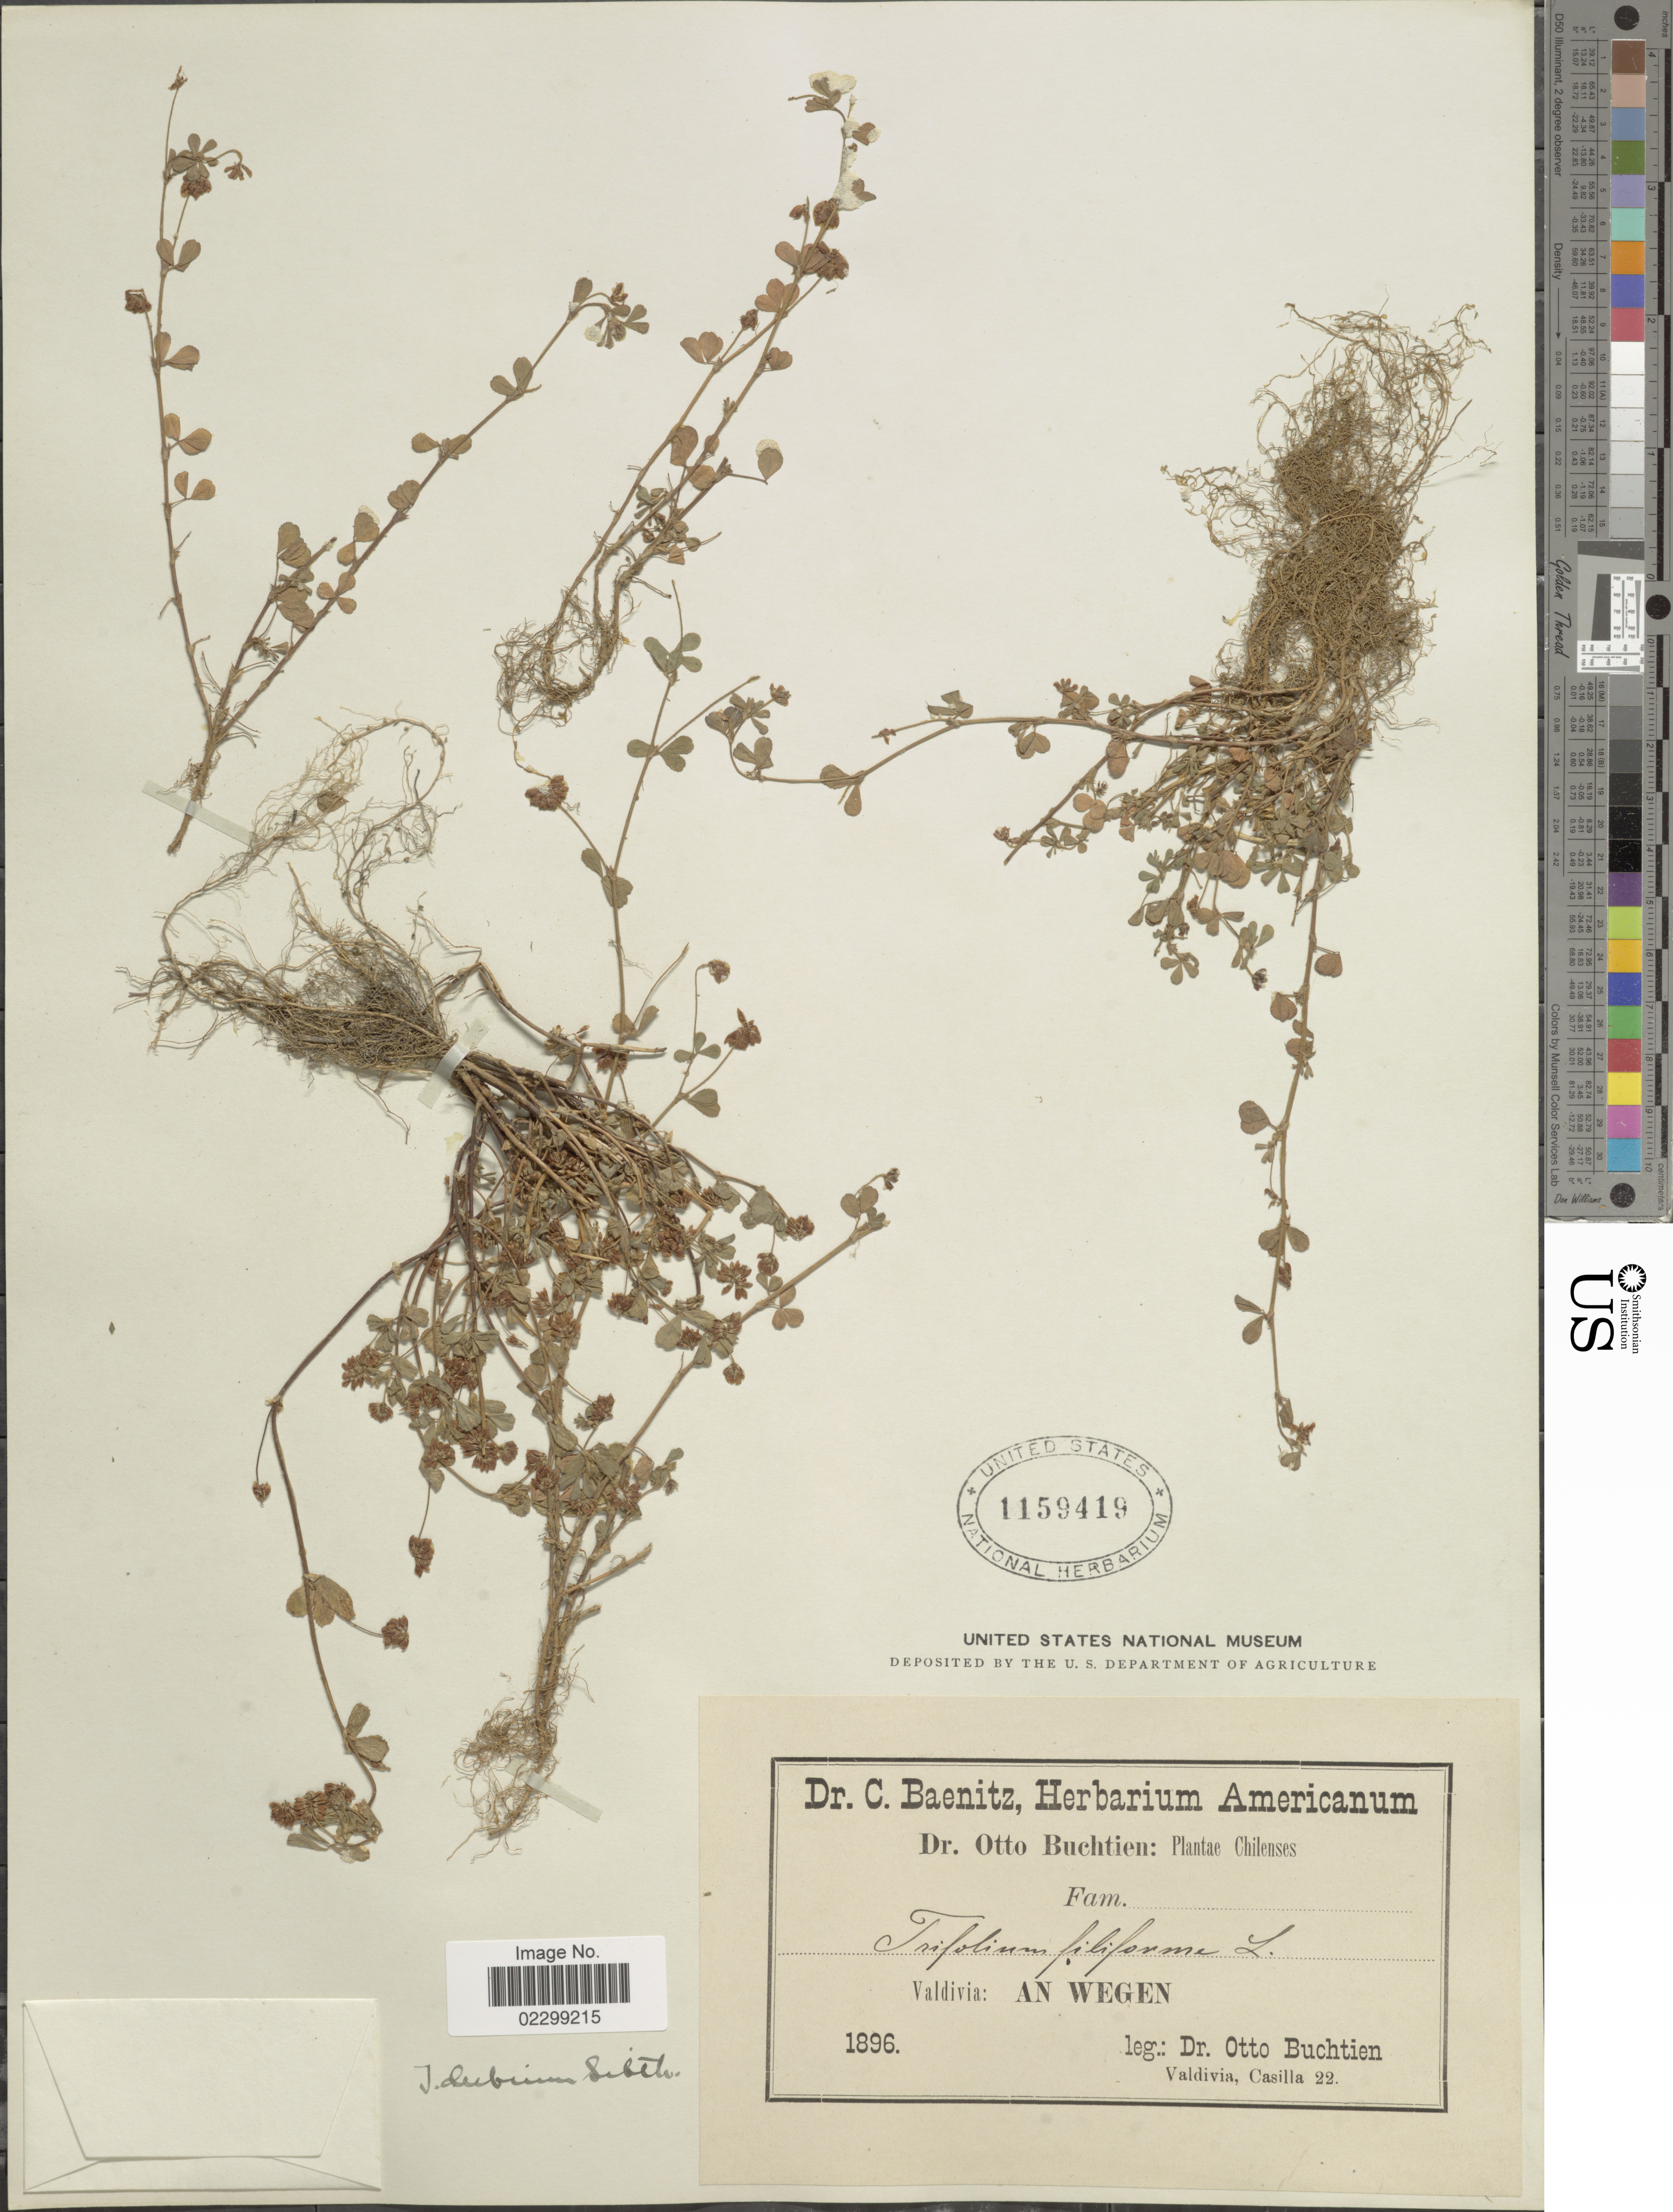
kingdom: Plantae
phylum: Tracheophyta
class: Magnoliopsida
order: Fabales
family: Fabaceae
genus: Trifolium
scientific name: Trifolium dubium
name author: Sibth.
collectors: O. Buchtien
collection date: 1896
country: Chile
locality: Valdivia: An Wegen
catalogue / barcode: US 1159419